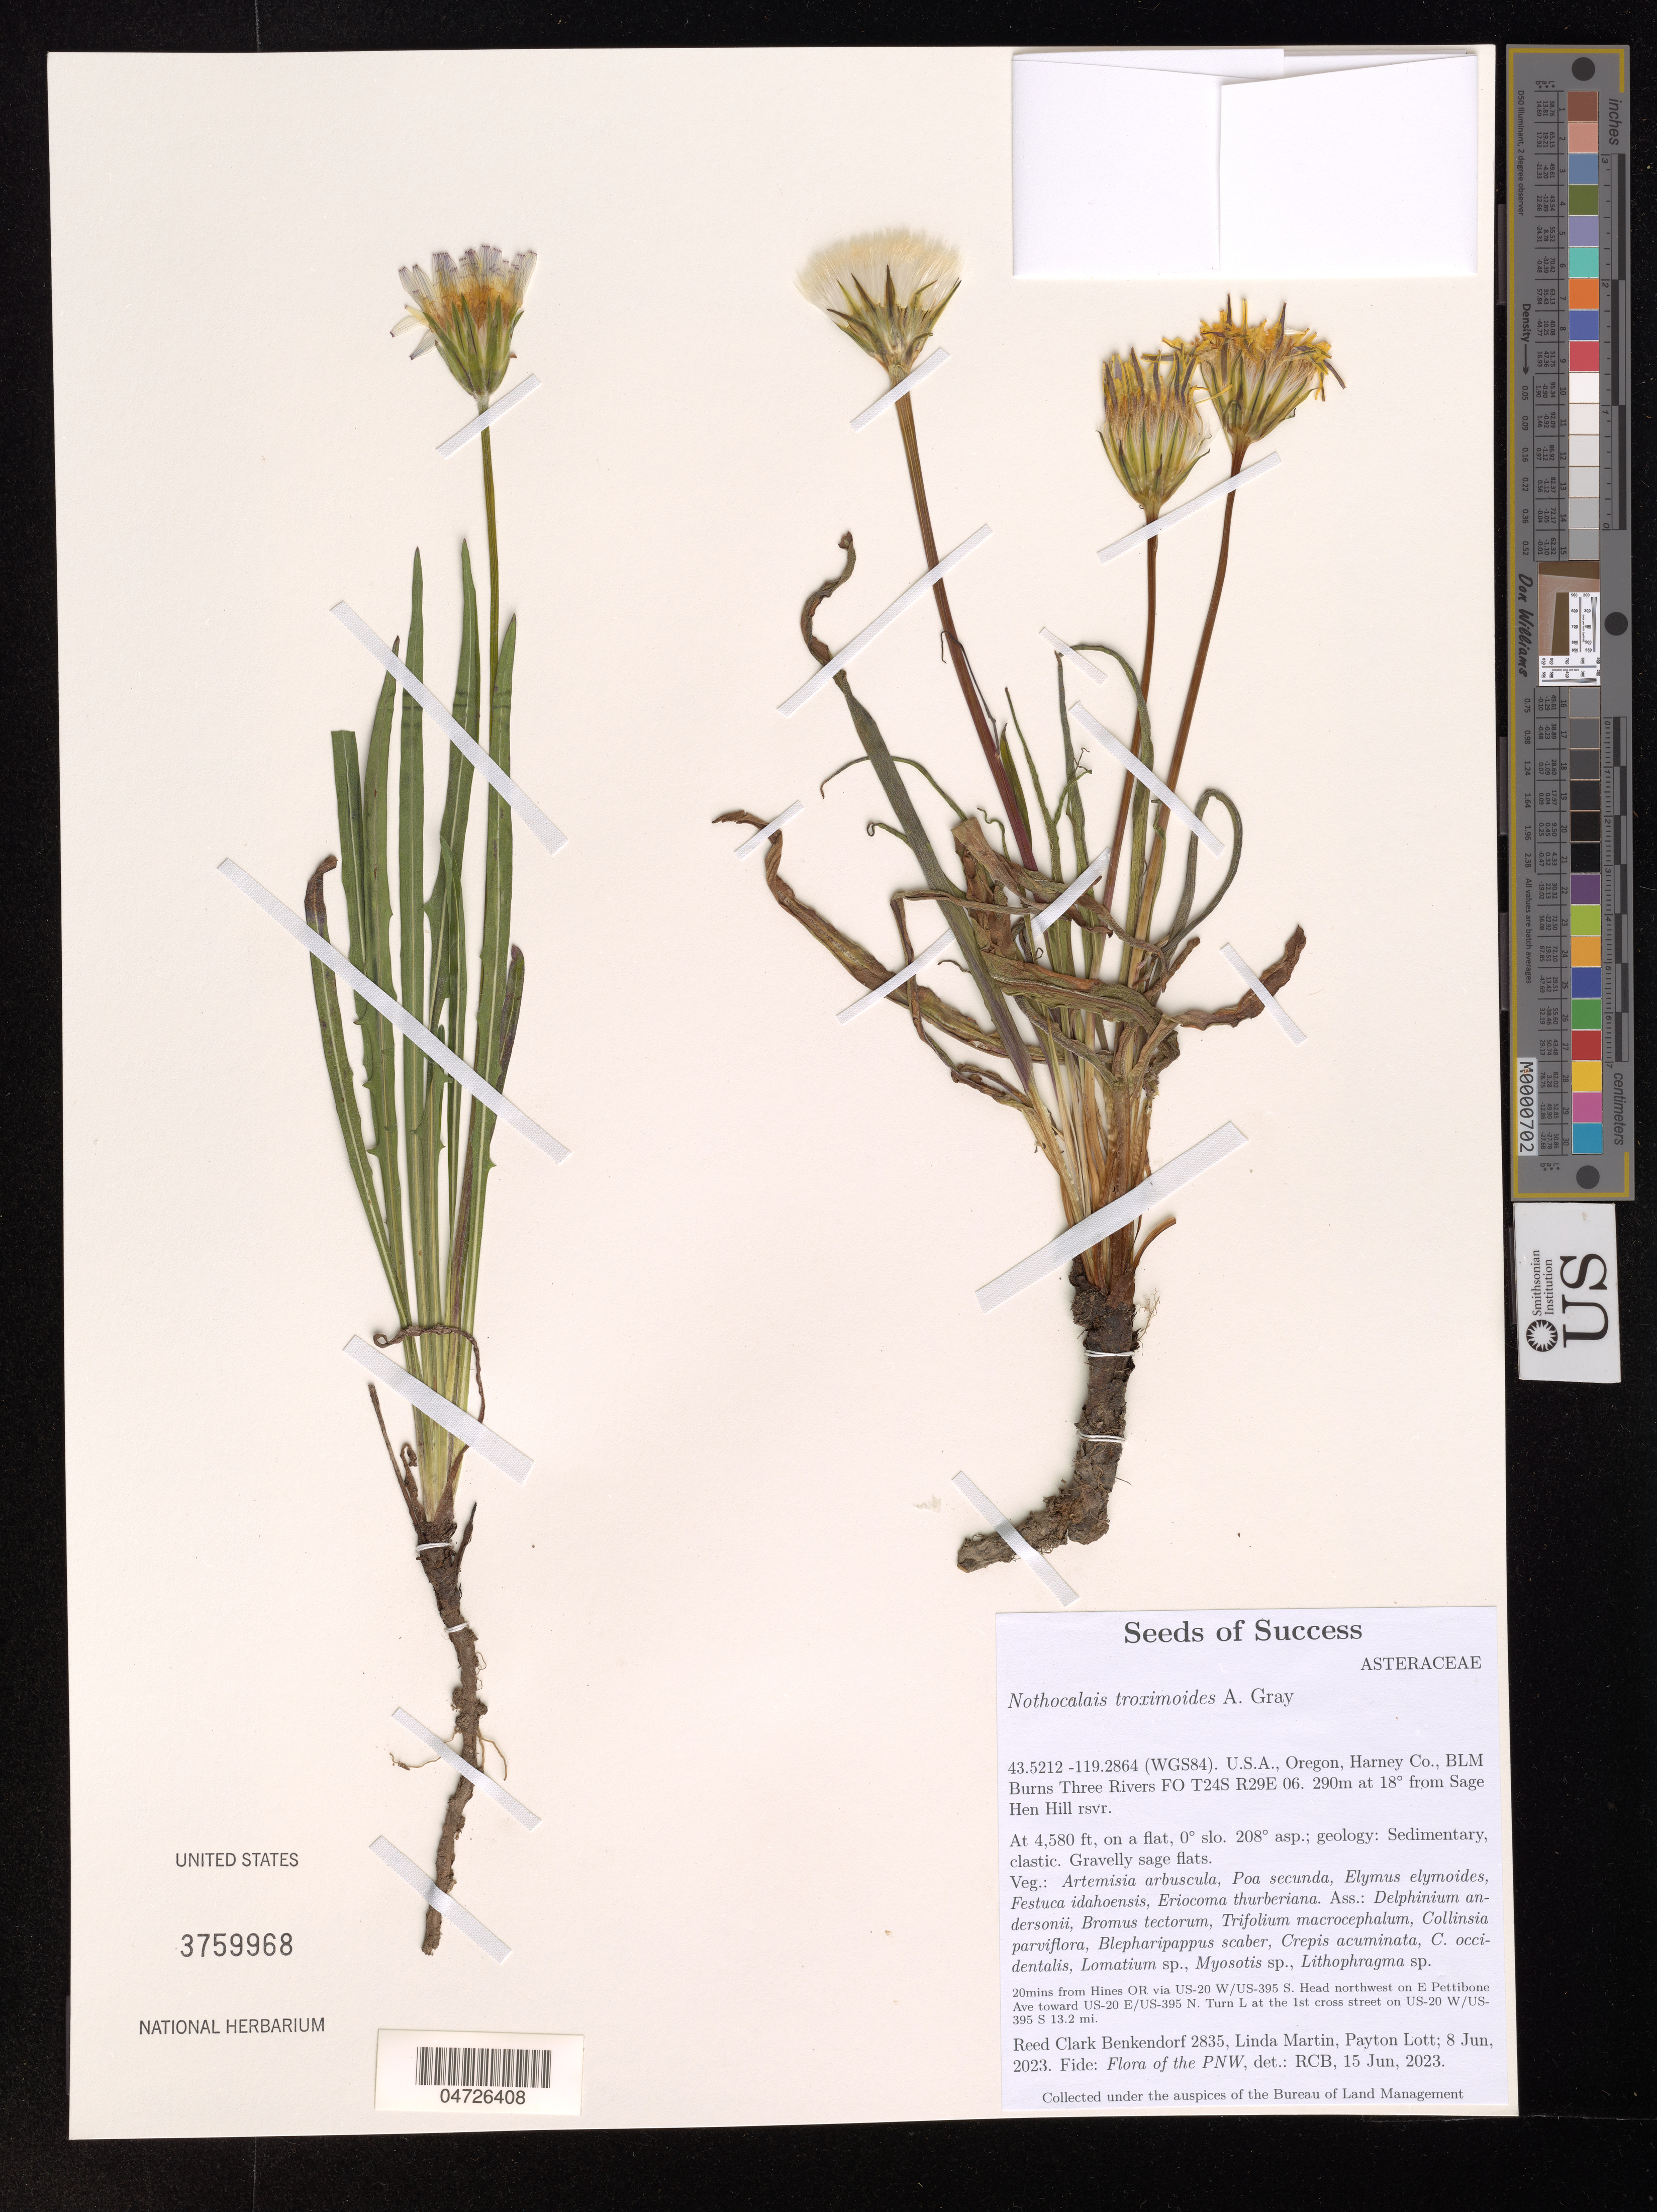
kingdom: Plantae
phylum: Tracheophyta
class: Magnoliopsida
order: Asterales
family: Asteraceae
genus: Nothocalais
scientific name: Nothocalais troximoides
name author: (A. Gray) Greene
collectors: R. Benkendorf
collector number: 2835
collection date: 2023-06-08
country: United States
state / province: Oregon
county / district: Harney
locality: (WGS84), Harney Co., BLM Burns Three Rivers FO T24S R29E 06. 290m at 18º from Sage Hen Hill rsvr. 20mins from Hines OR via US-20 W/US-395 S. Head northwest on E Pettibone Ave toward US-20 E/US-395 N. Turn L at the 1st cross street on US-20 W/US-395 S 13.2.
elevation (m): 1396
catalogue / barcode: US 3759968